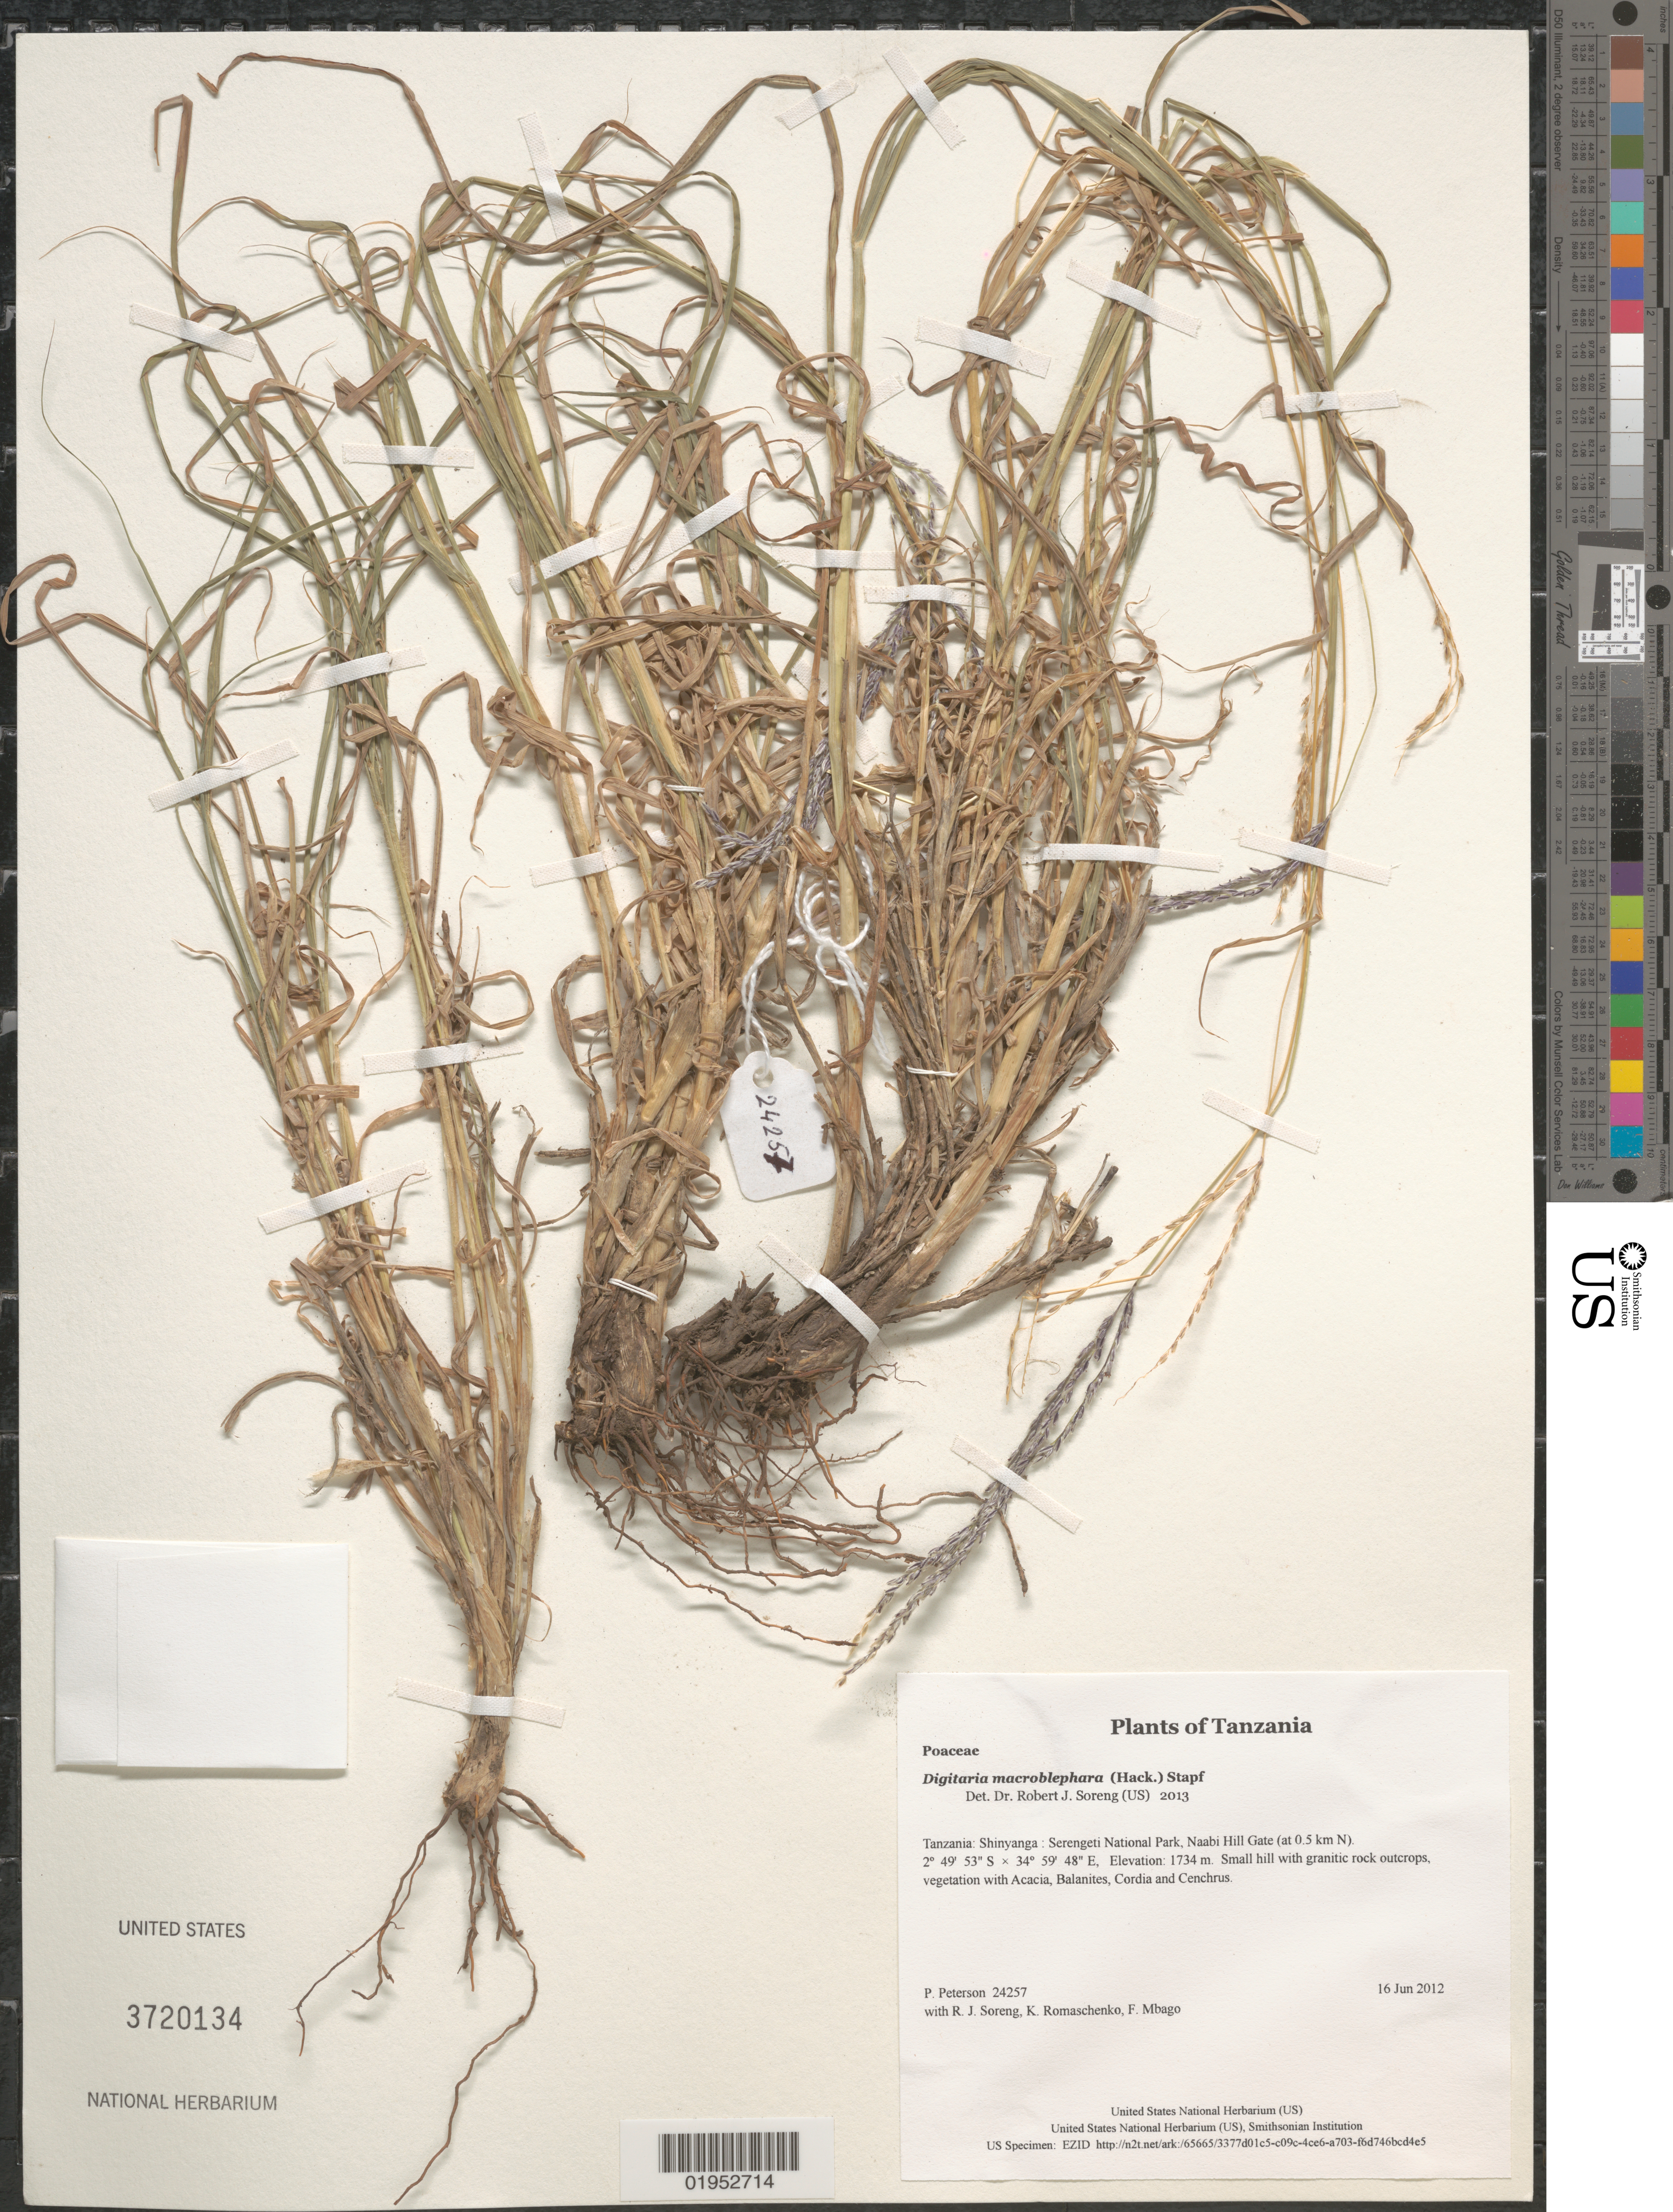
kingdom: Plantae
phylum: Tracheophyta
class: Liliopsida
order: Poales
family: Poaceae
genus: Digitaria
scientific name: Digitaria macroblephara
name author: (Hack.) Stapf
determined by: Soreng, Robert J., Research Associate (BOT), Smithsonian Institution - National Museum of Natural History (UNITED STATES)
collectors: P. M. Peterson, R. J. Soreng, K. Romaschenko & F. Mbago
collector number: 24257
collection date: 2012-06-16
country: Tanzania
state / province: Shinyanga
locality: Serengeti National Park, Naabi Hill Gate (at 0.5 km N).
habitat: Small hill with granitic rock outcrops, vegetation with Acacia, Balanites, Cordia and Cenchrus.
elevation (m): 1734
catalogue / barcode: US 3720134